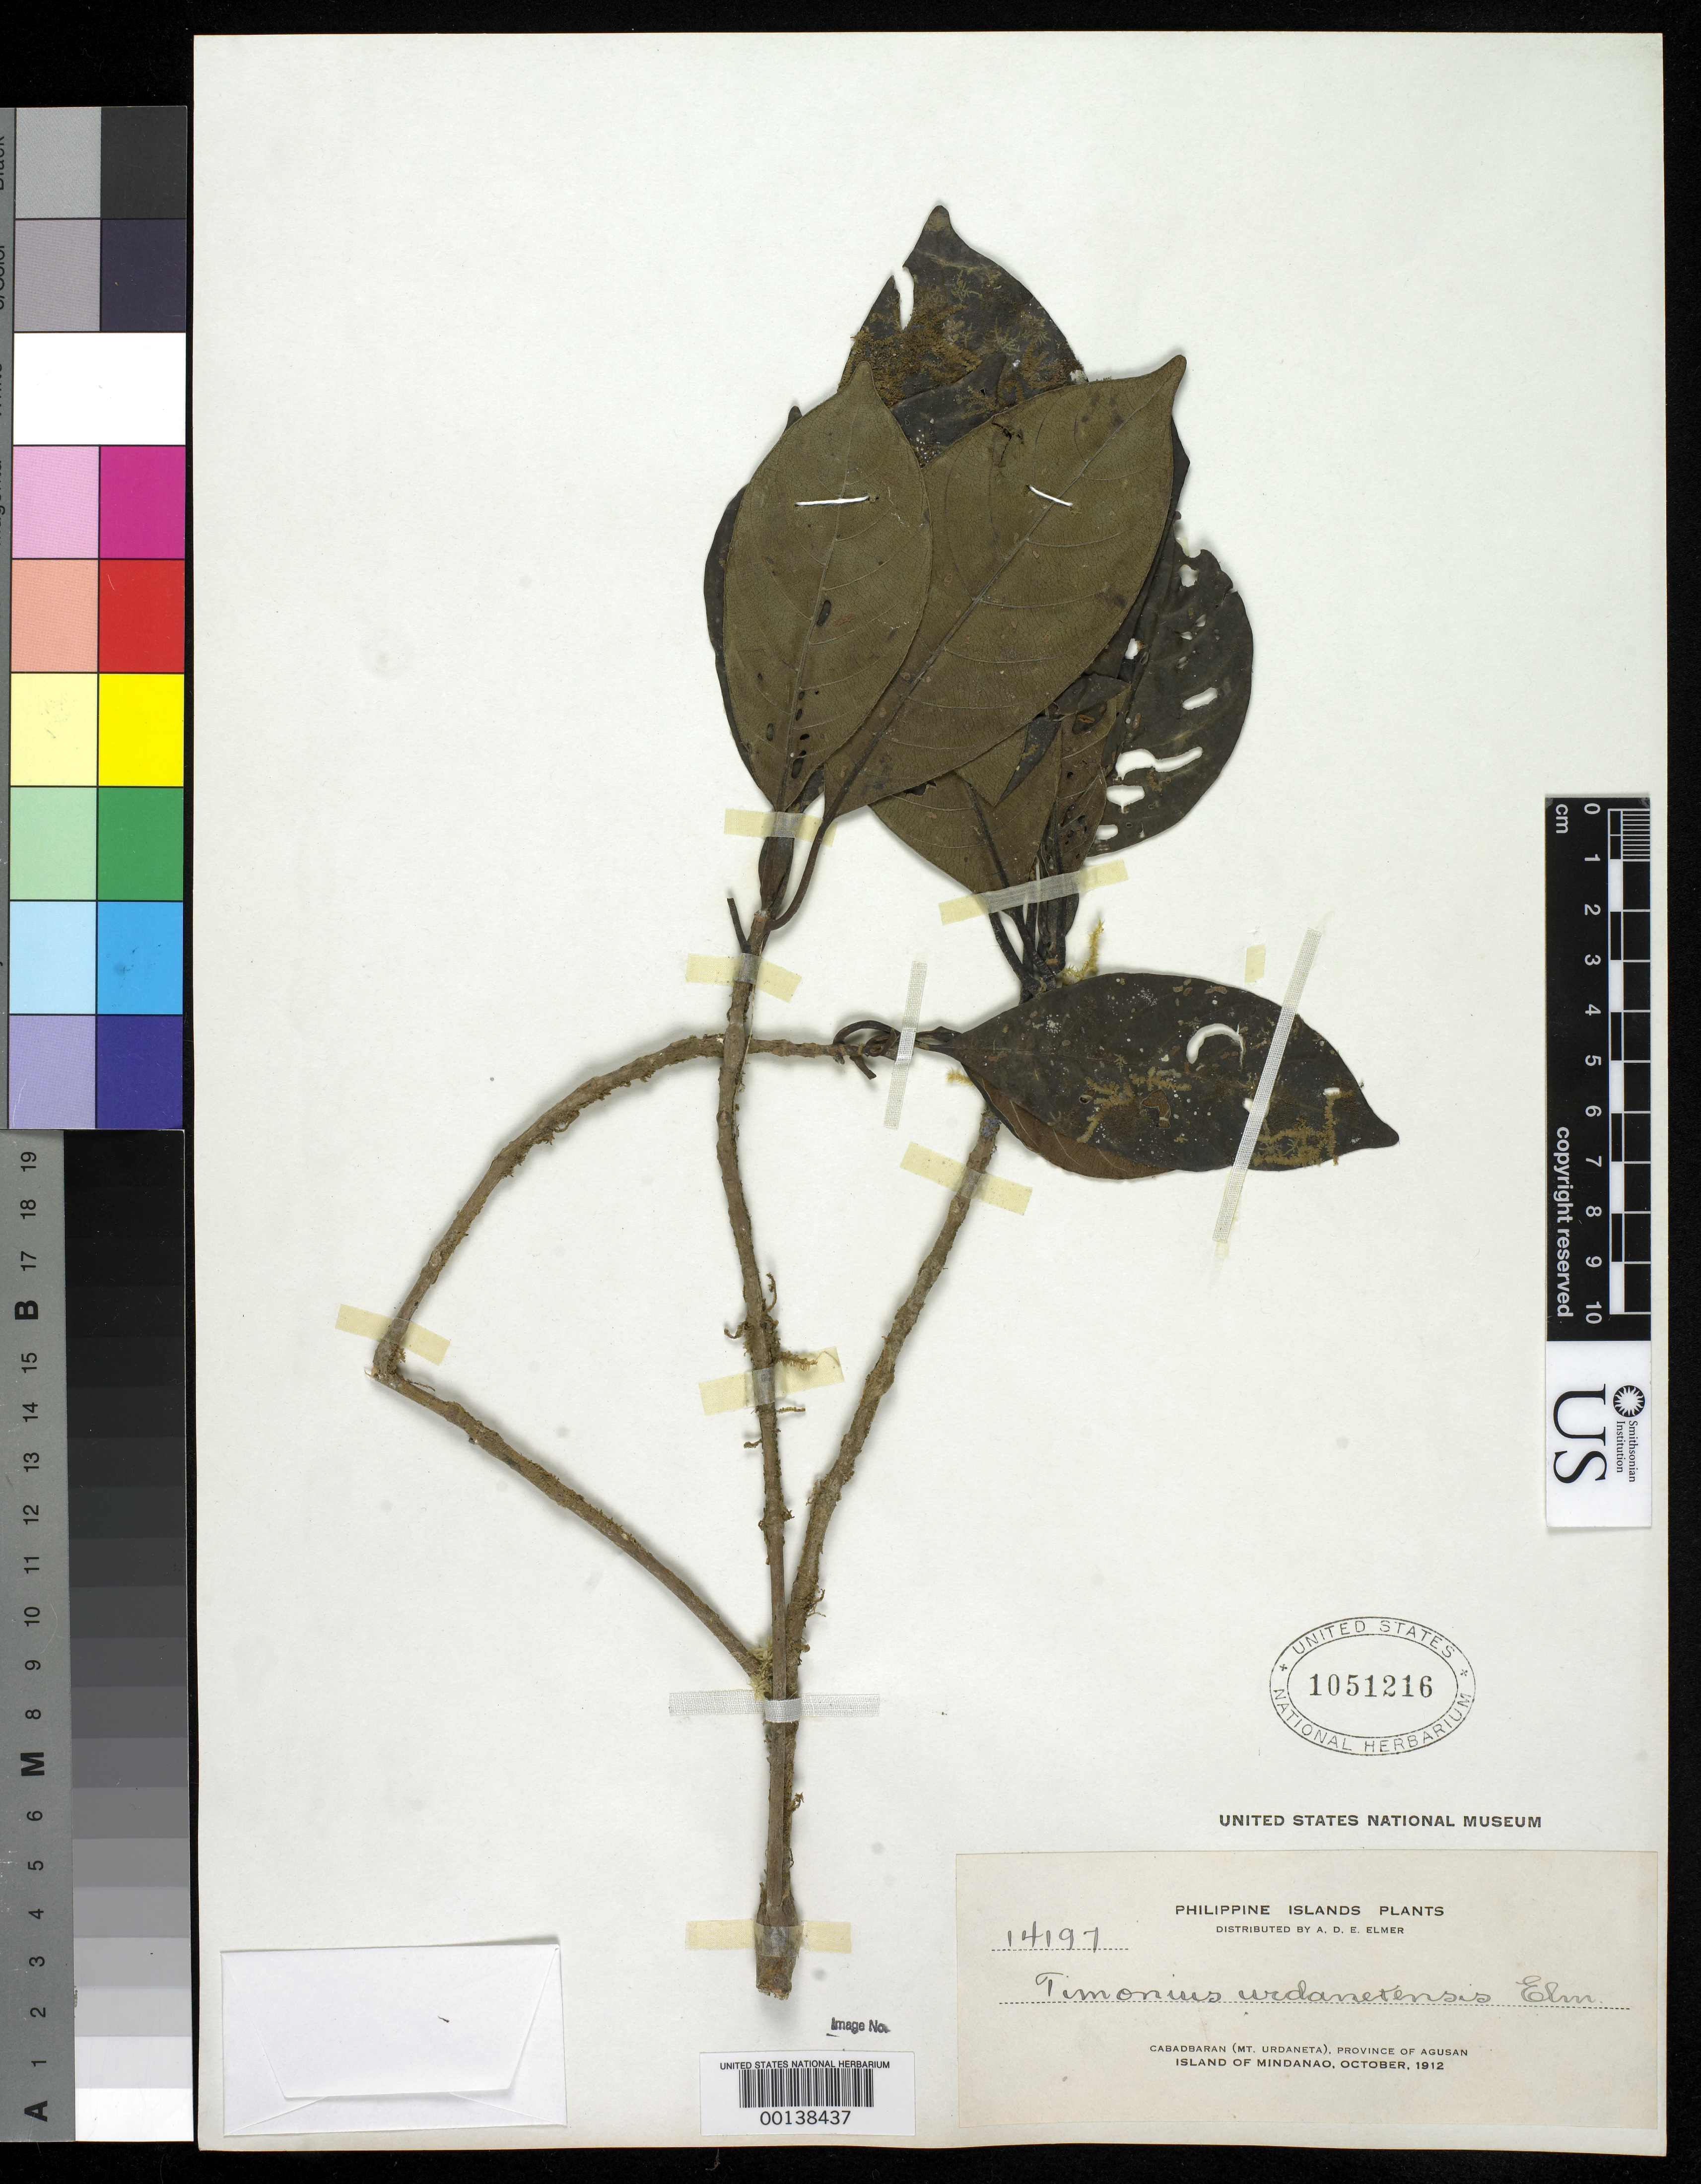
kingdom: Plantae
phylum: Tracheophyta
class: Magnoliopsida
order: Gentianales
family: Rubiaceae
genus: Timonius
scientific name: Timonius urdanetensis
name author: Elmer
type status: Isotype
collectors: A. D. E. Elmer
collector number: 14197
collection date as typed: Oct 1912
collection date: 1912-10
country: Philippines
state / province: Caraga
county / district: Agusan del Norte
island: Mindanao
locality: Cabadbaran, Mount Urdaneta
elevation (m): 1676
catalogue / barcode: US 1051216